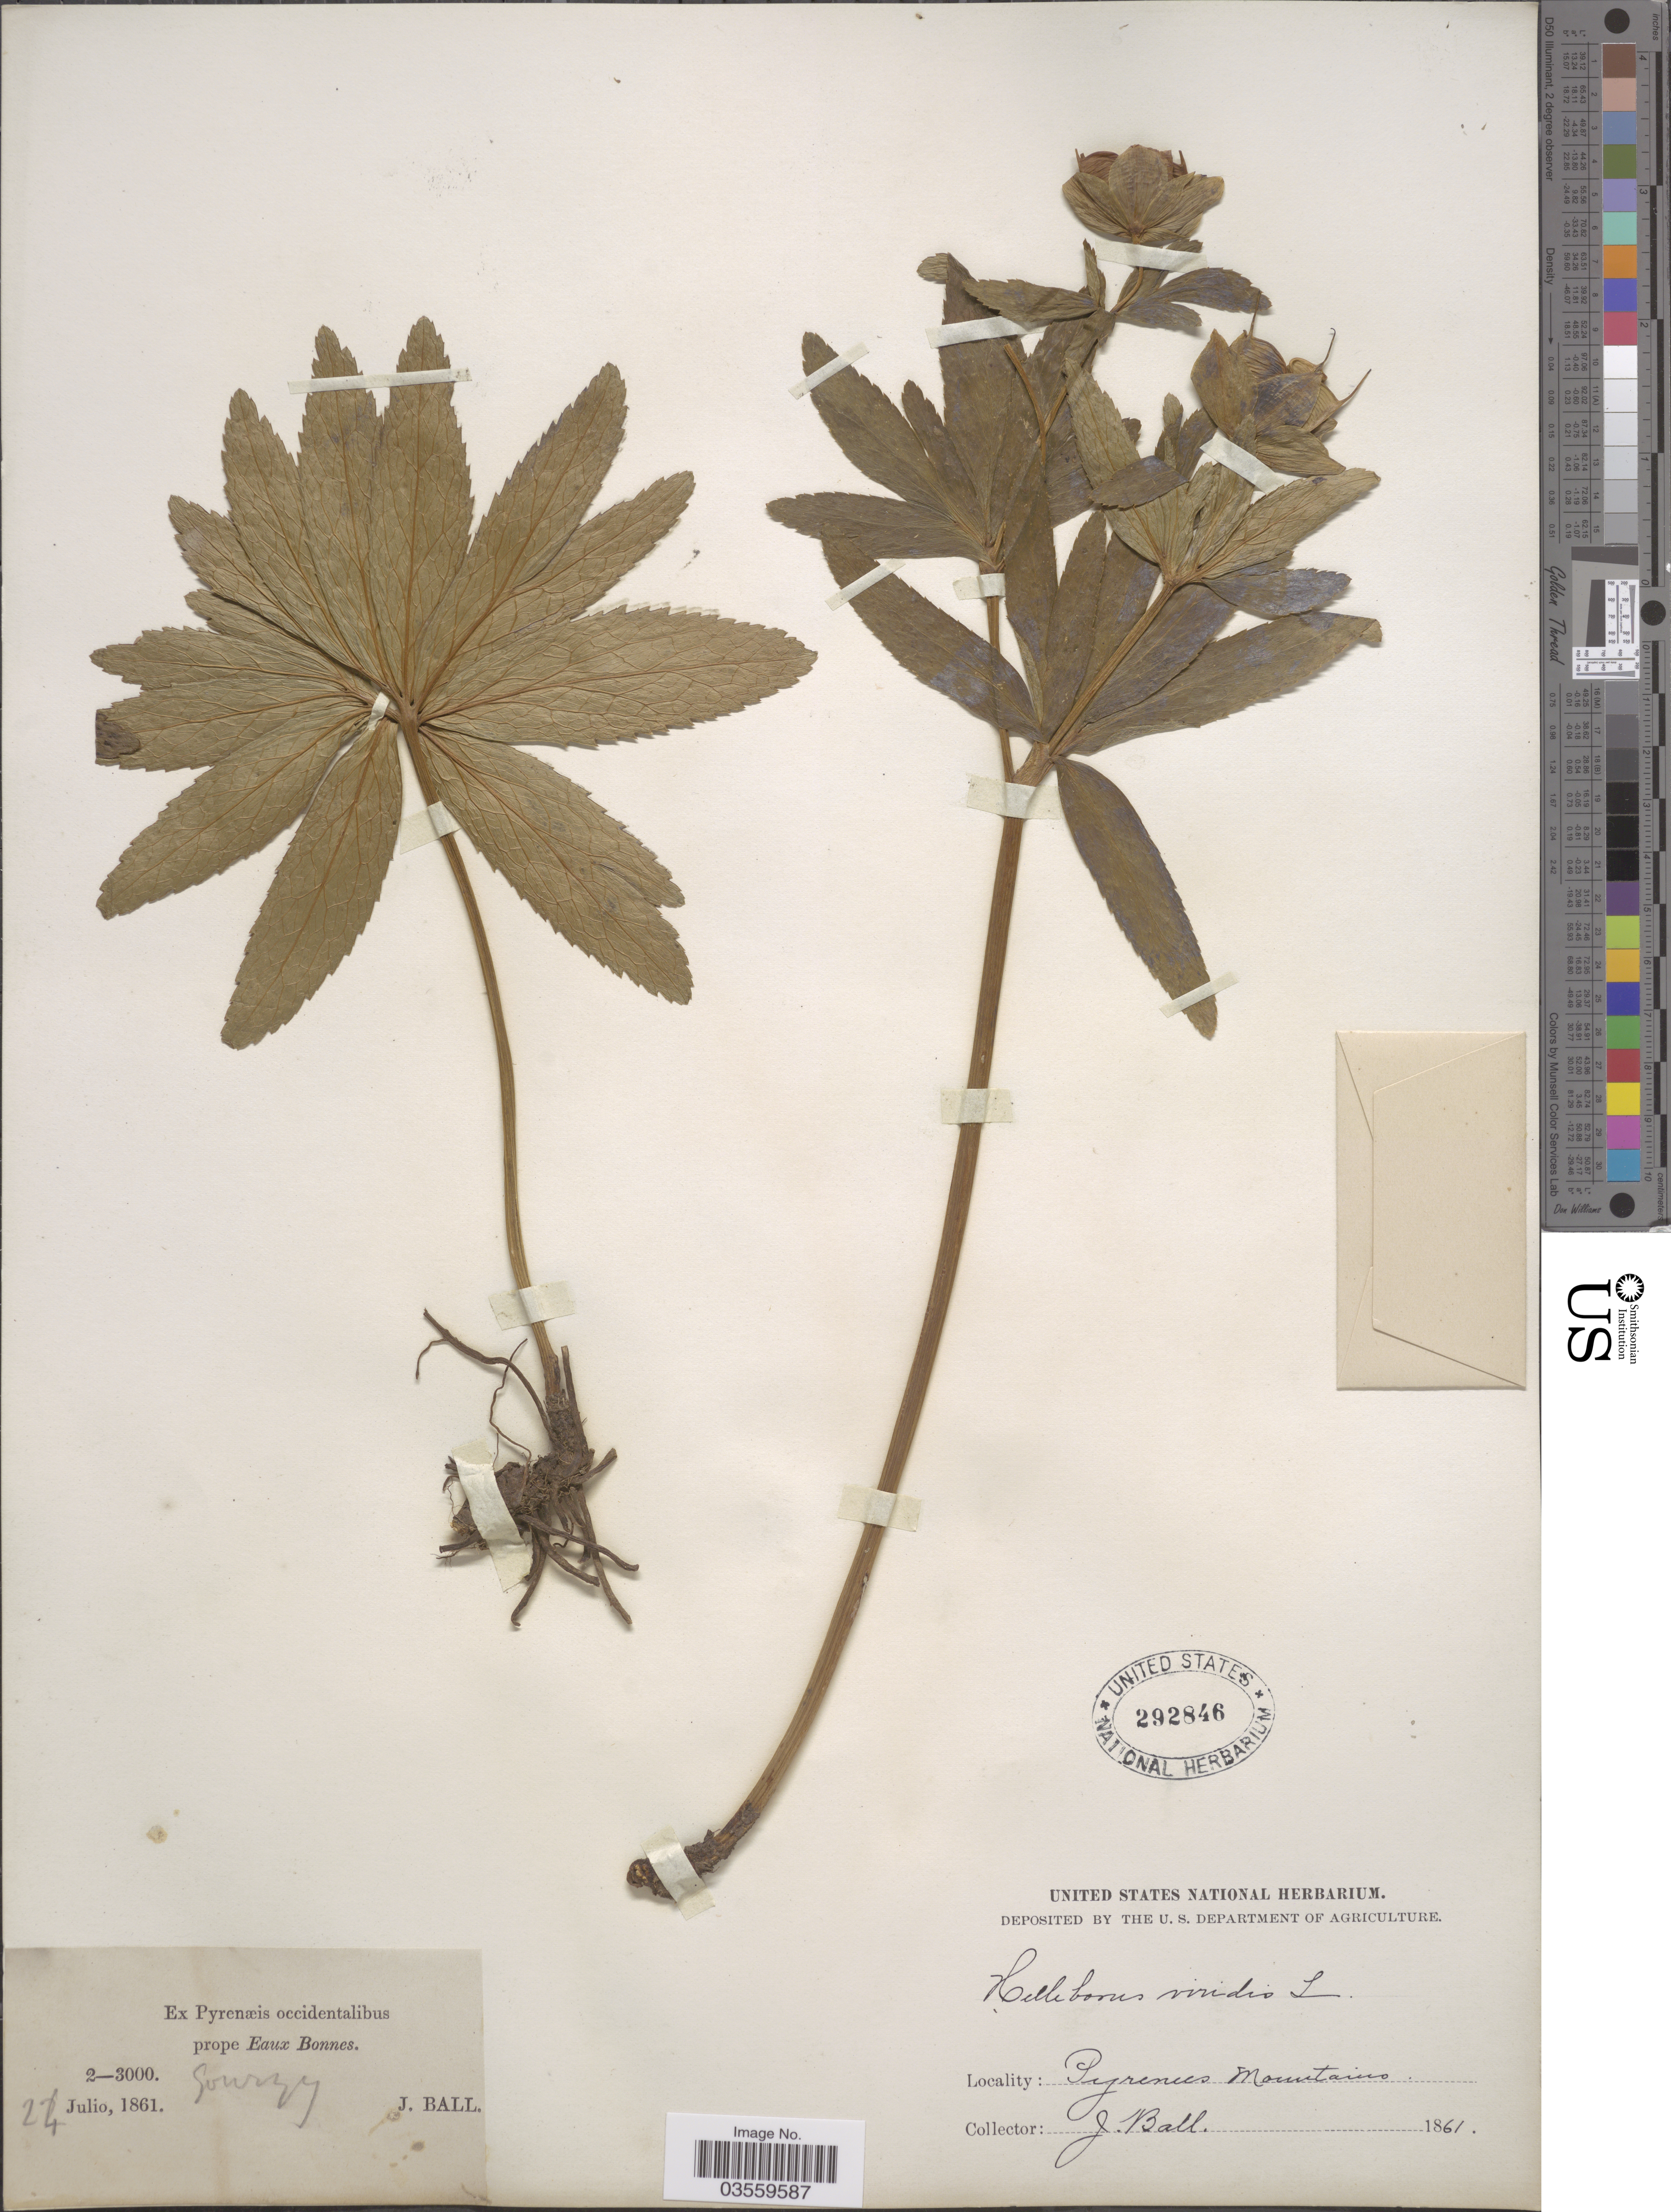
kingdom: Plantae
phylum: Tracheophyta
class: Magnoliopsida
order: Ranunculales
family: Ranunculaceae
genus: Helleborus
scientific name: Helleborus viridis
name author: L.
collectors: J. Ball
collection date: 1861-07-24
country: France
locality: Ex Pyrenæis occidentalibus prope Eaux Bonnes. Pyrenees Mountains.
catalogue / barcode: US 292846